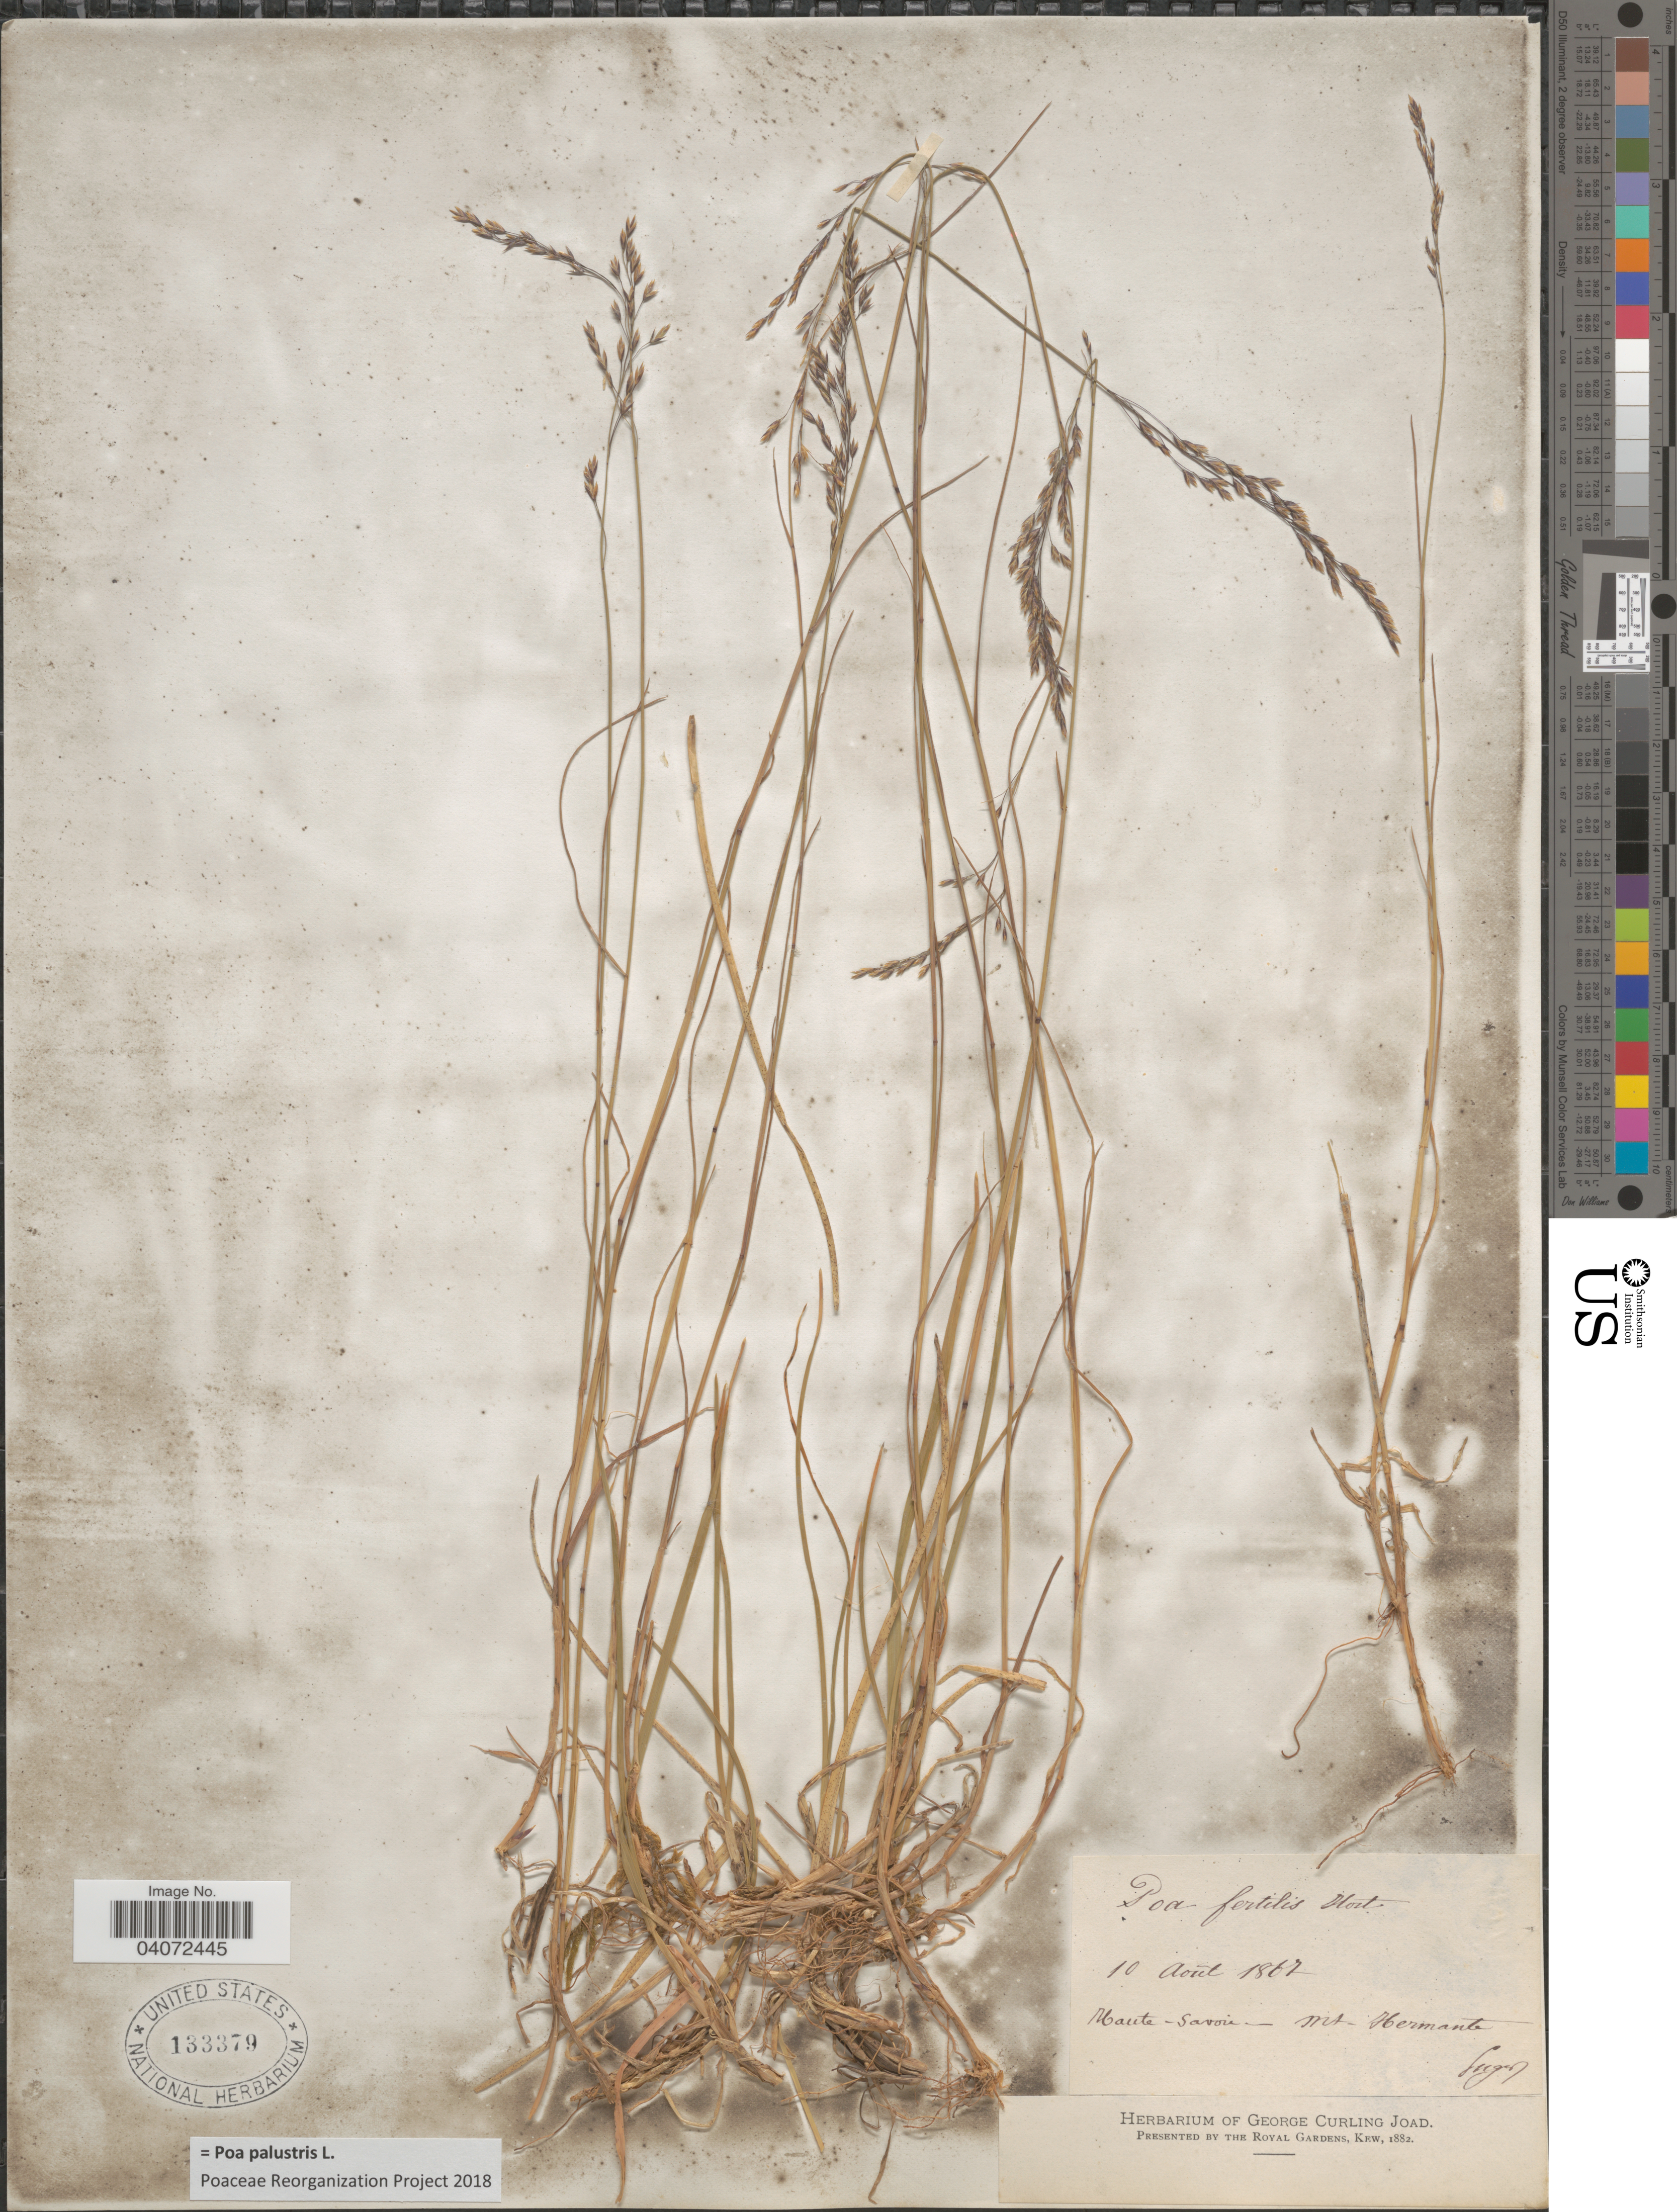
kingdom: Plantae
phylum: Tracheophyta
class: Liliopsida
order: Poales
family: Poaceae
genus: Poa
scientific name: Poa palustris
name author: L.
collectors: -. Puget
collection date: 1867-08-10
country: France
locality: Haute-Savoie-Mt-Hermante.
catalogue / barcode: US 133379